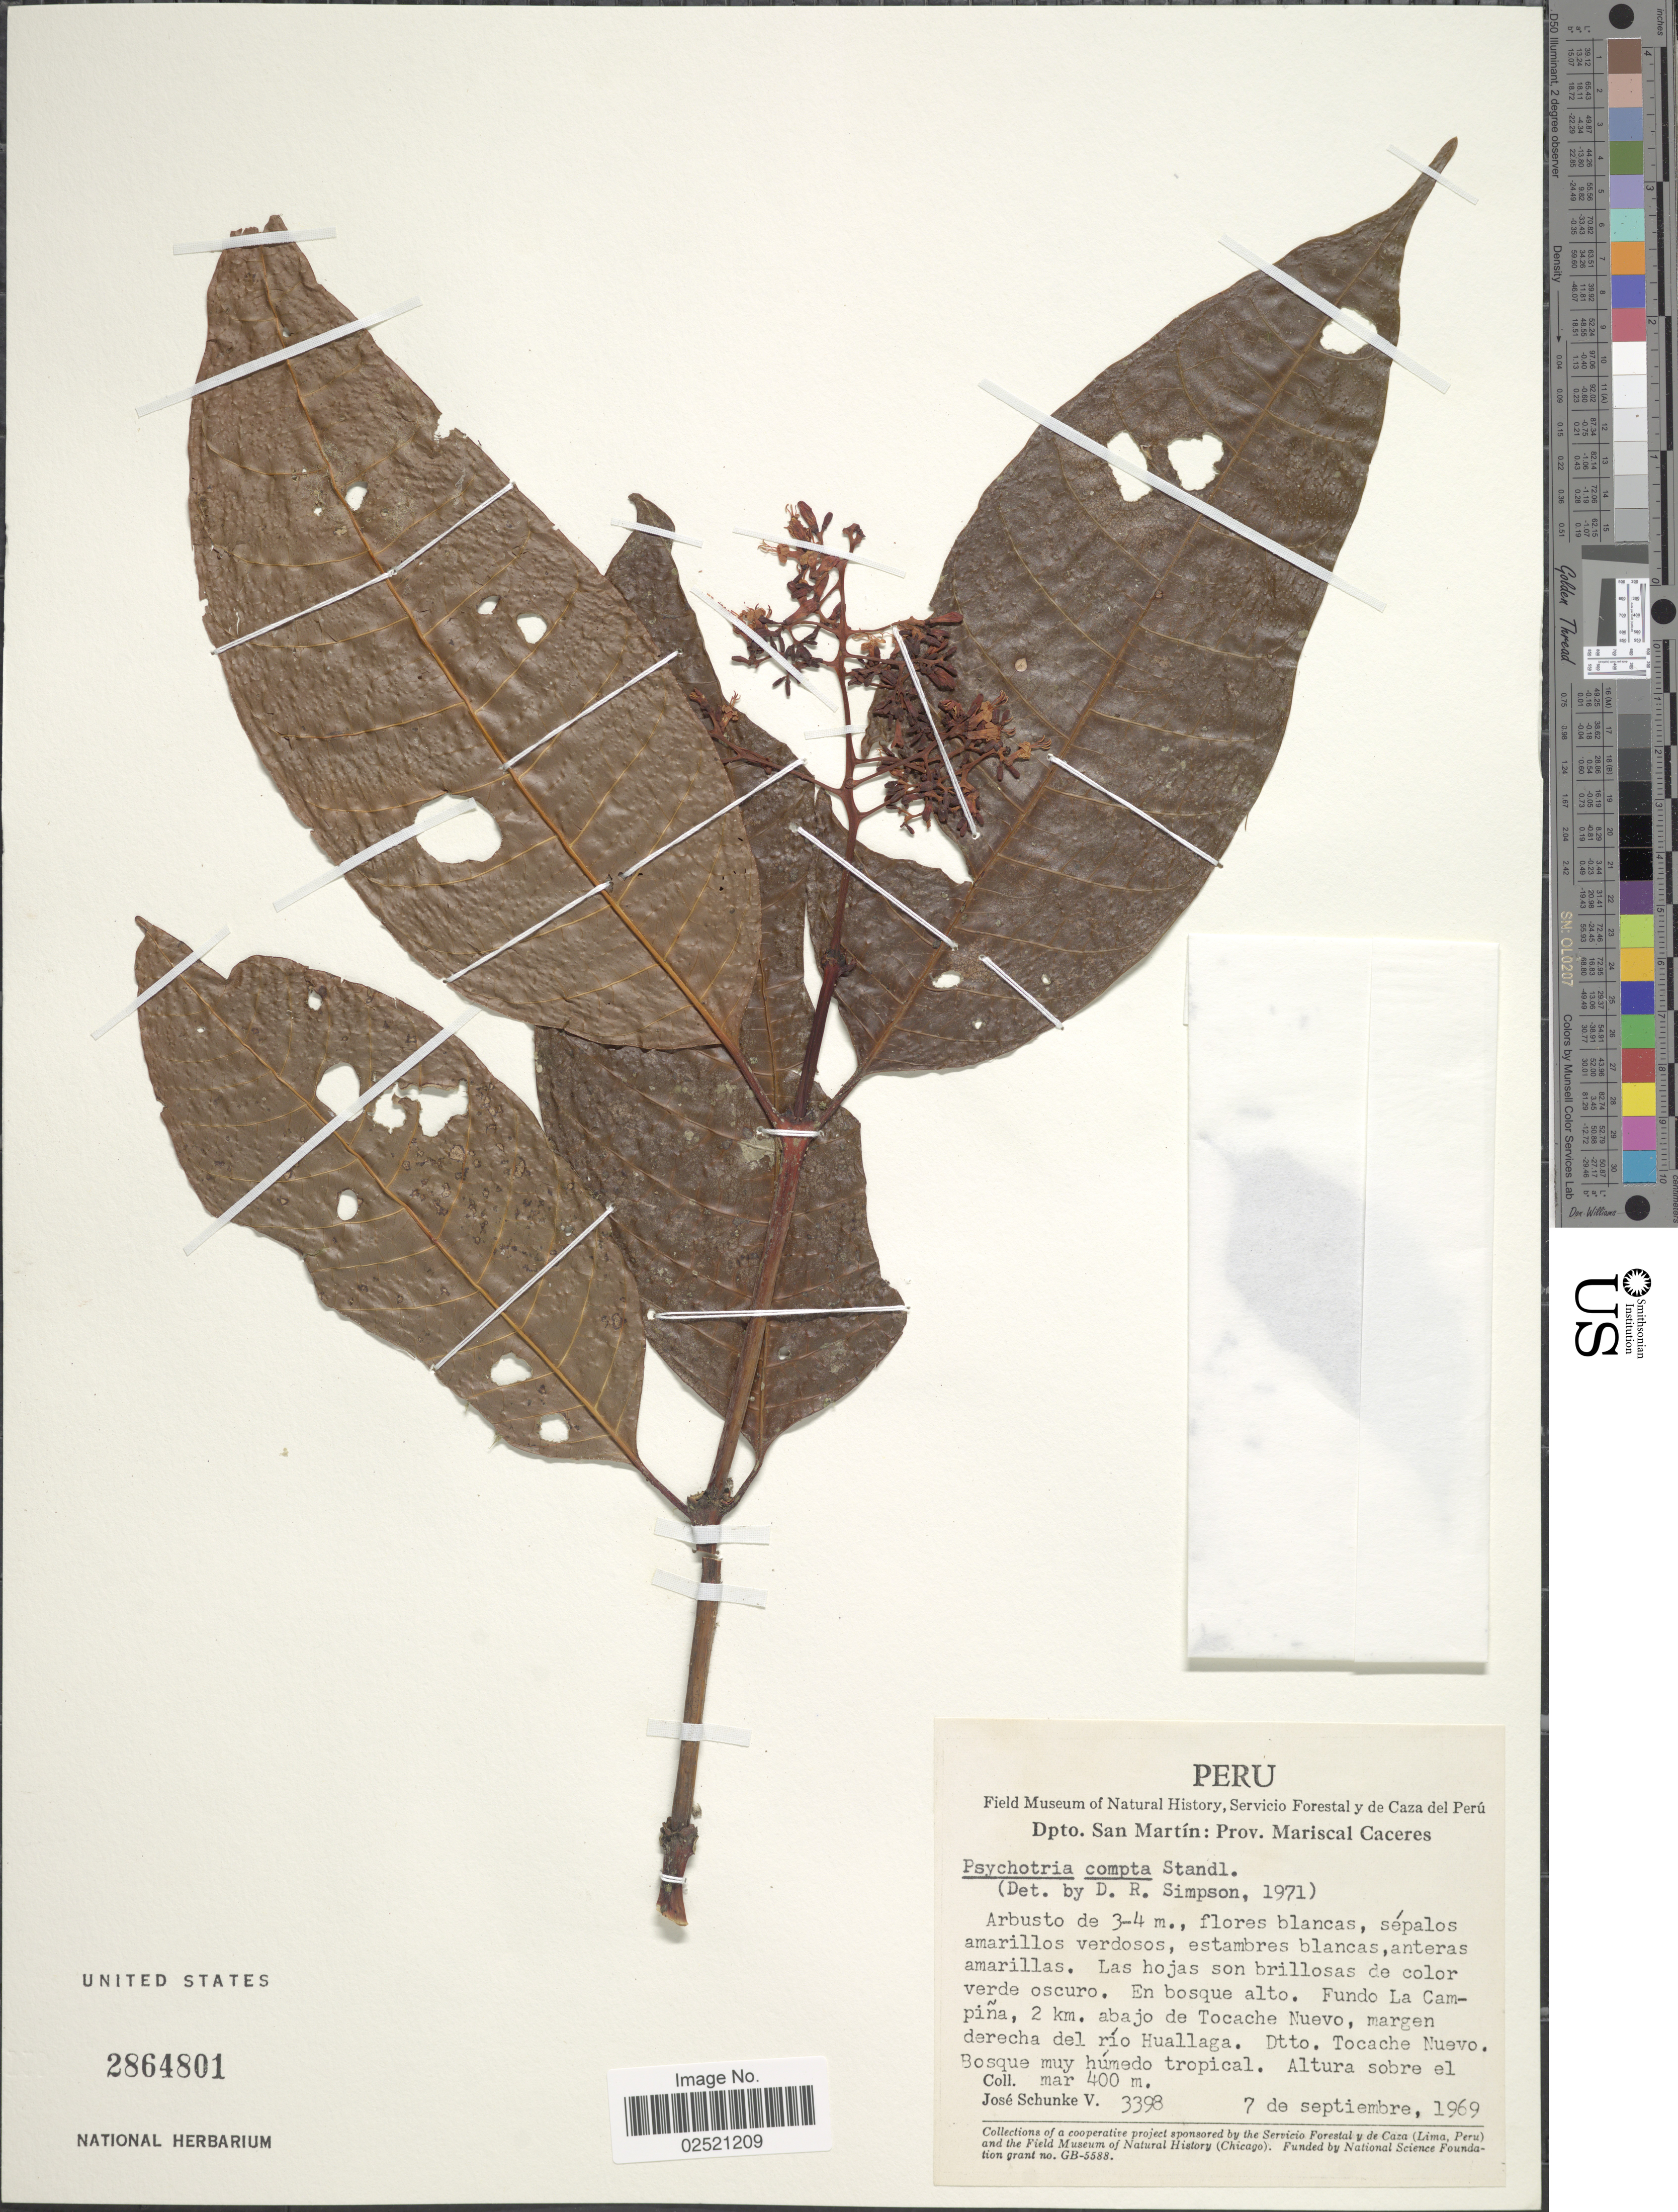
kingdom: Plantae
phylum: Tracheophyta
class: Magnoliopsida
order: Gentianales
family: Rubiaceae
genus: Psychotria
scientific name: Psychotria compta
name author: Standl.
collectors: J. Schunke Vigo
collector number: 3398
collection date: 1969-09-07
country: Peru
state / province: San Martín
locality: Prov. Mariscal Caceres, Fundo La Campina, 2 km. abajo de Tocache Nuevo, margen derecha del rio Huallaga, Dtto. Tocache Nuevo, Bosque muy humedo tropical.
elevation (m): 400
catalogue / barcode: US 2864801